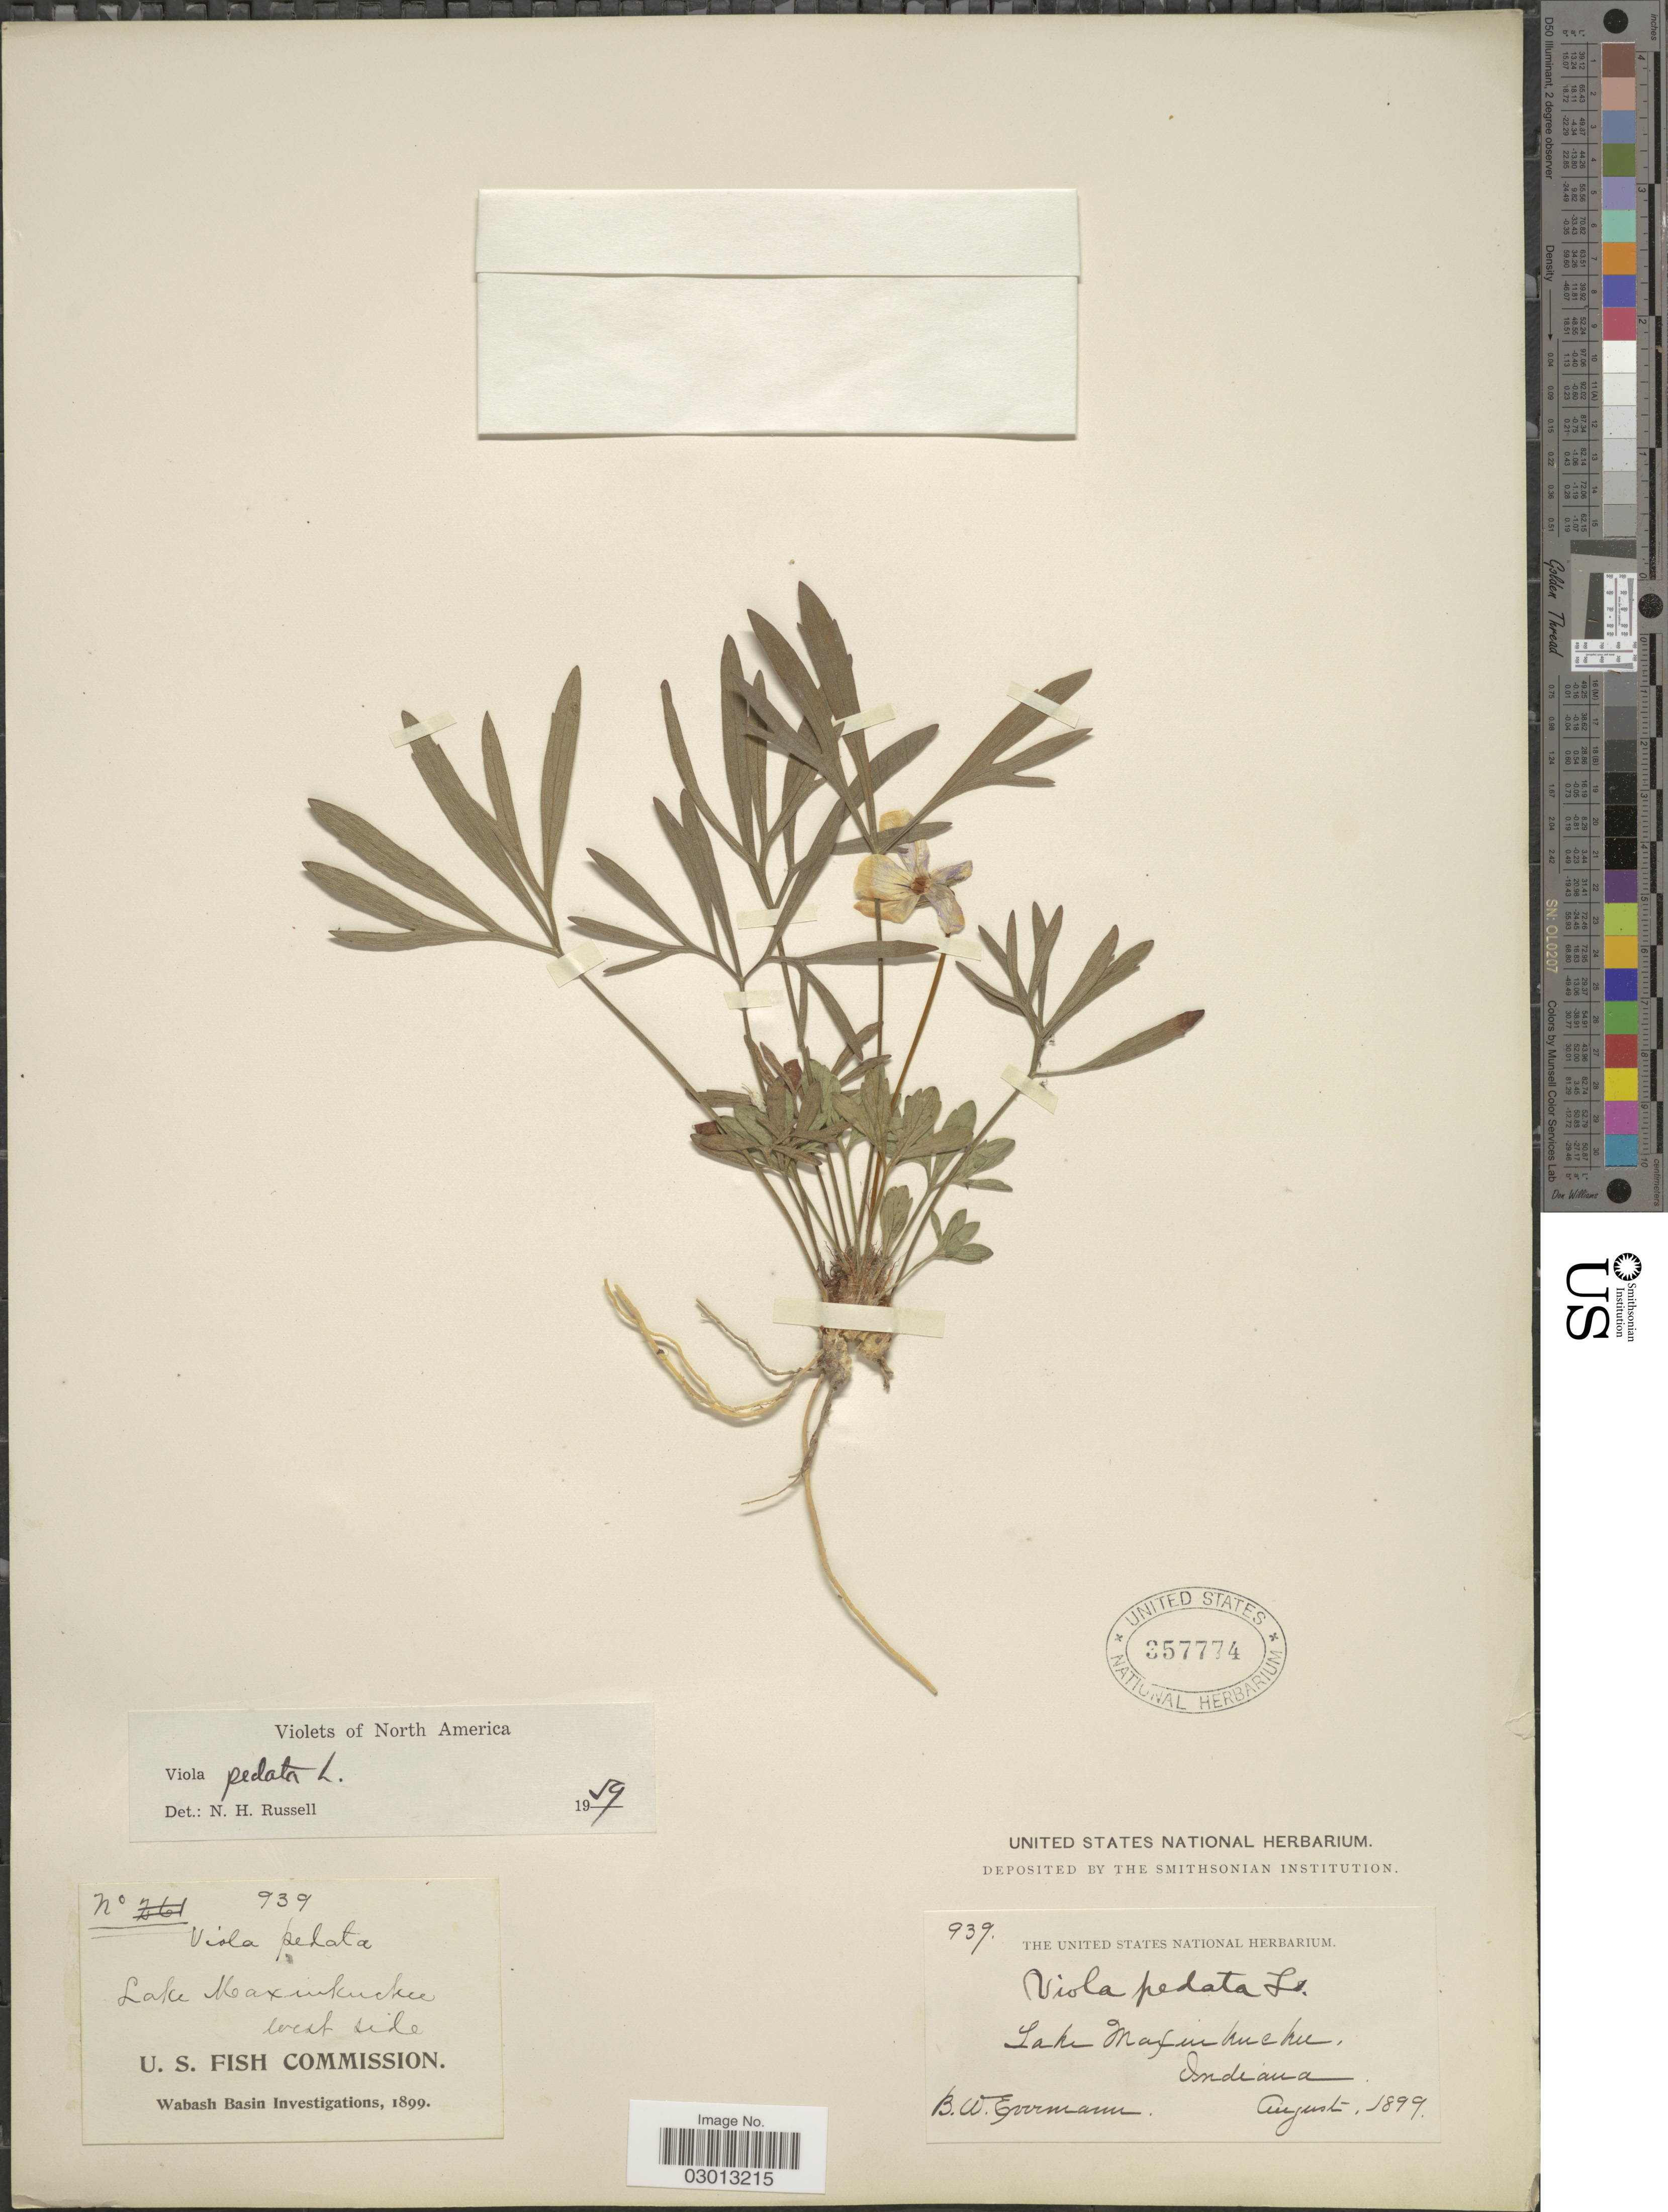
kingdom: Plantae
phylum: Tracheophyta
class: Magnoliopsida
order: Malpighiales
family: Violaceae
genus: Viola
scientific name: Viola pedata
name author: L.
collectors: B. W. Evermann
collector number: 939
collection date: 1899-08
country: United States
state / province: Indiana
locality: Lake Maxinkuckee west side.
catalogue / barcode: US 357774